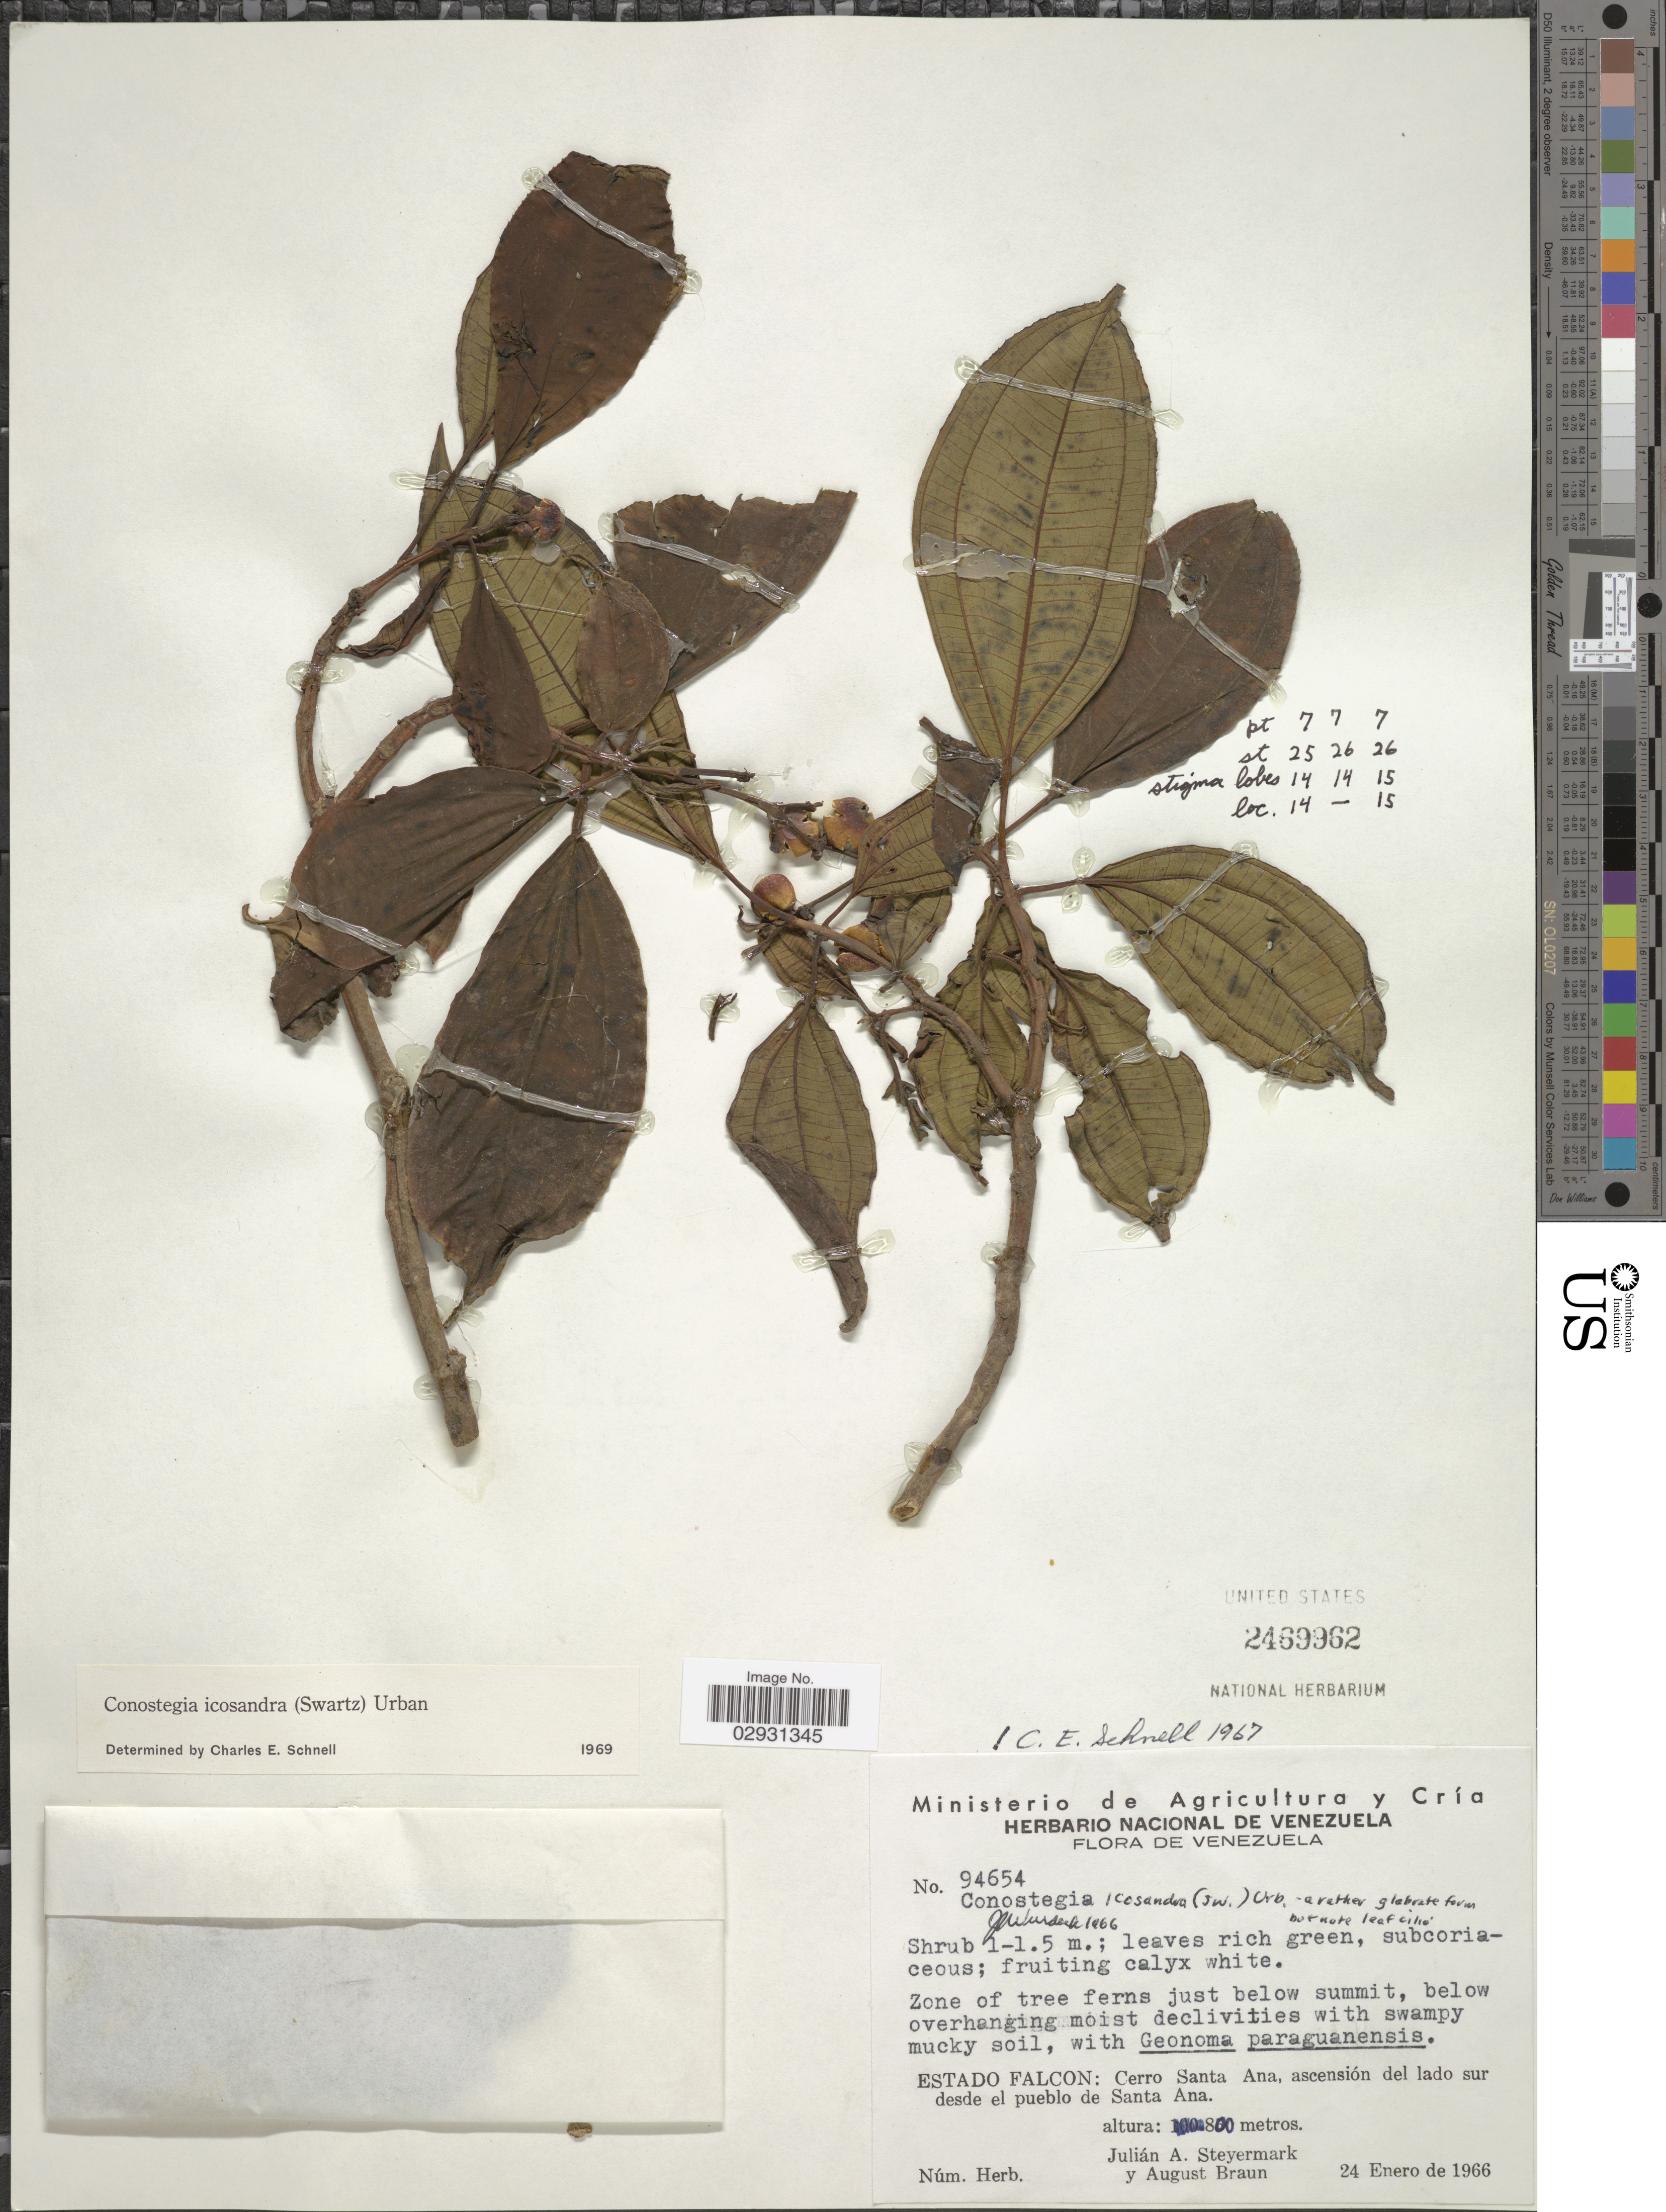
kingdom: Plantae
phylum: Tracheophyta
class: Magnoliopsida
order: Myrtales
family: Melastomataceae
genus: Conostegia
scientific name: Conostegia icosandra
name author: (Sw.) Urb.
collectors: J. Steyermark & A. Braun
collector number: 94654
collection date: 1966-01-24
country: Venezuela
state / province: Falcón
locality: Cerro Santa Ana, ascensión del lado sur desde el pueblo de Santa Ana.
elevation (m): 800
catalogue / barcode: US 2469962